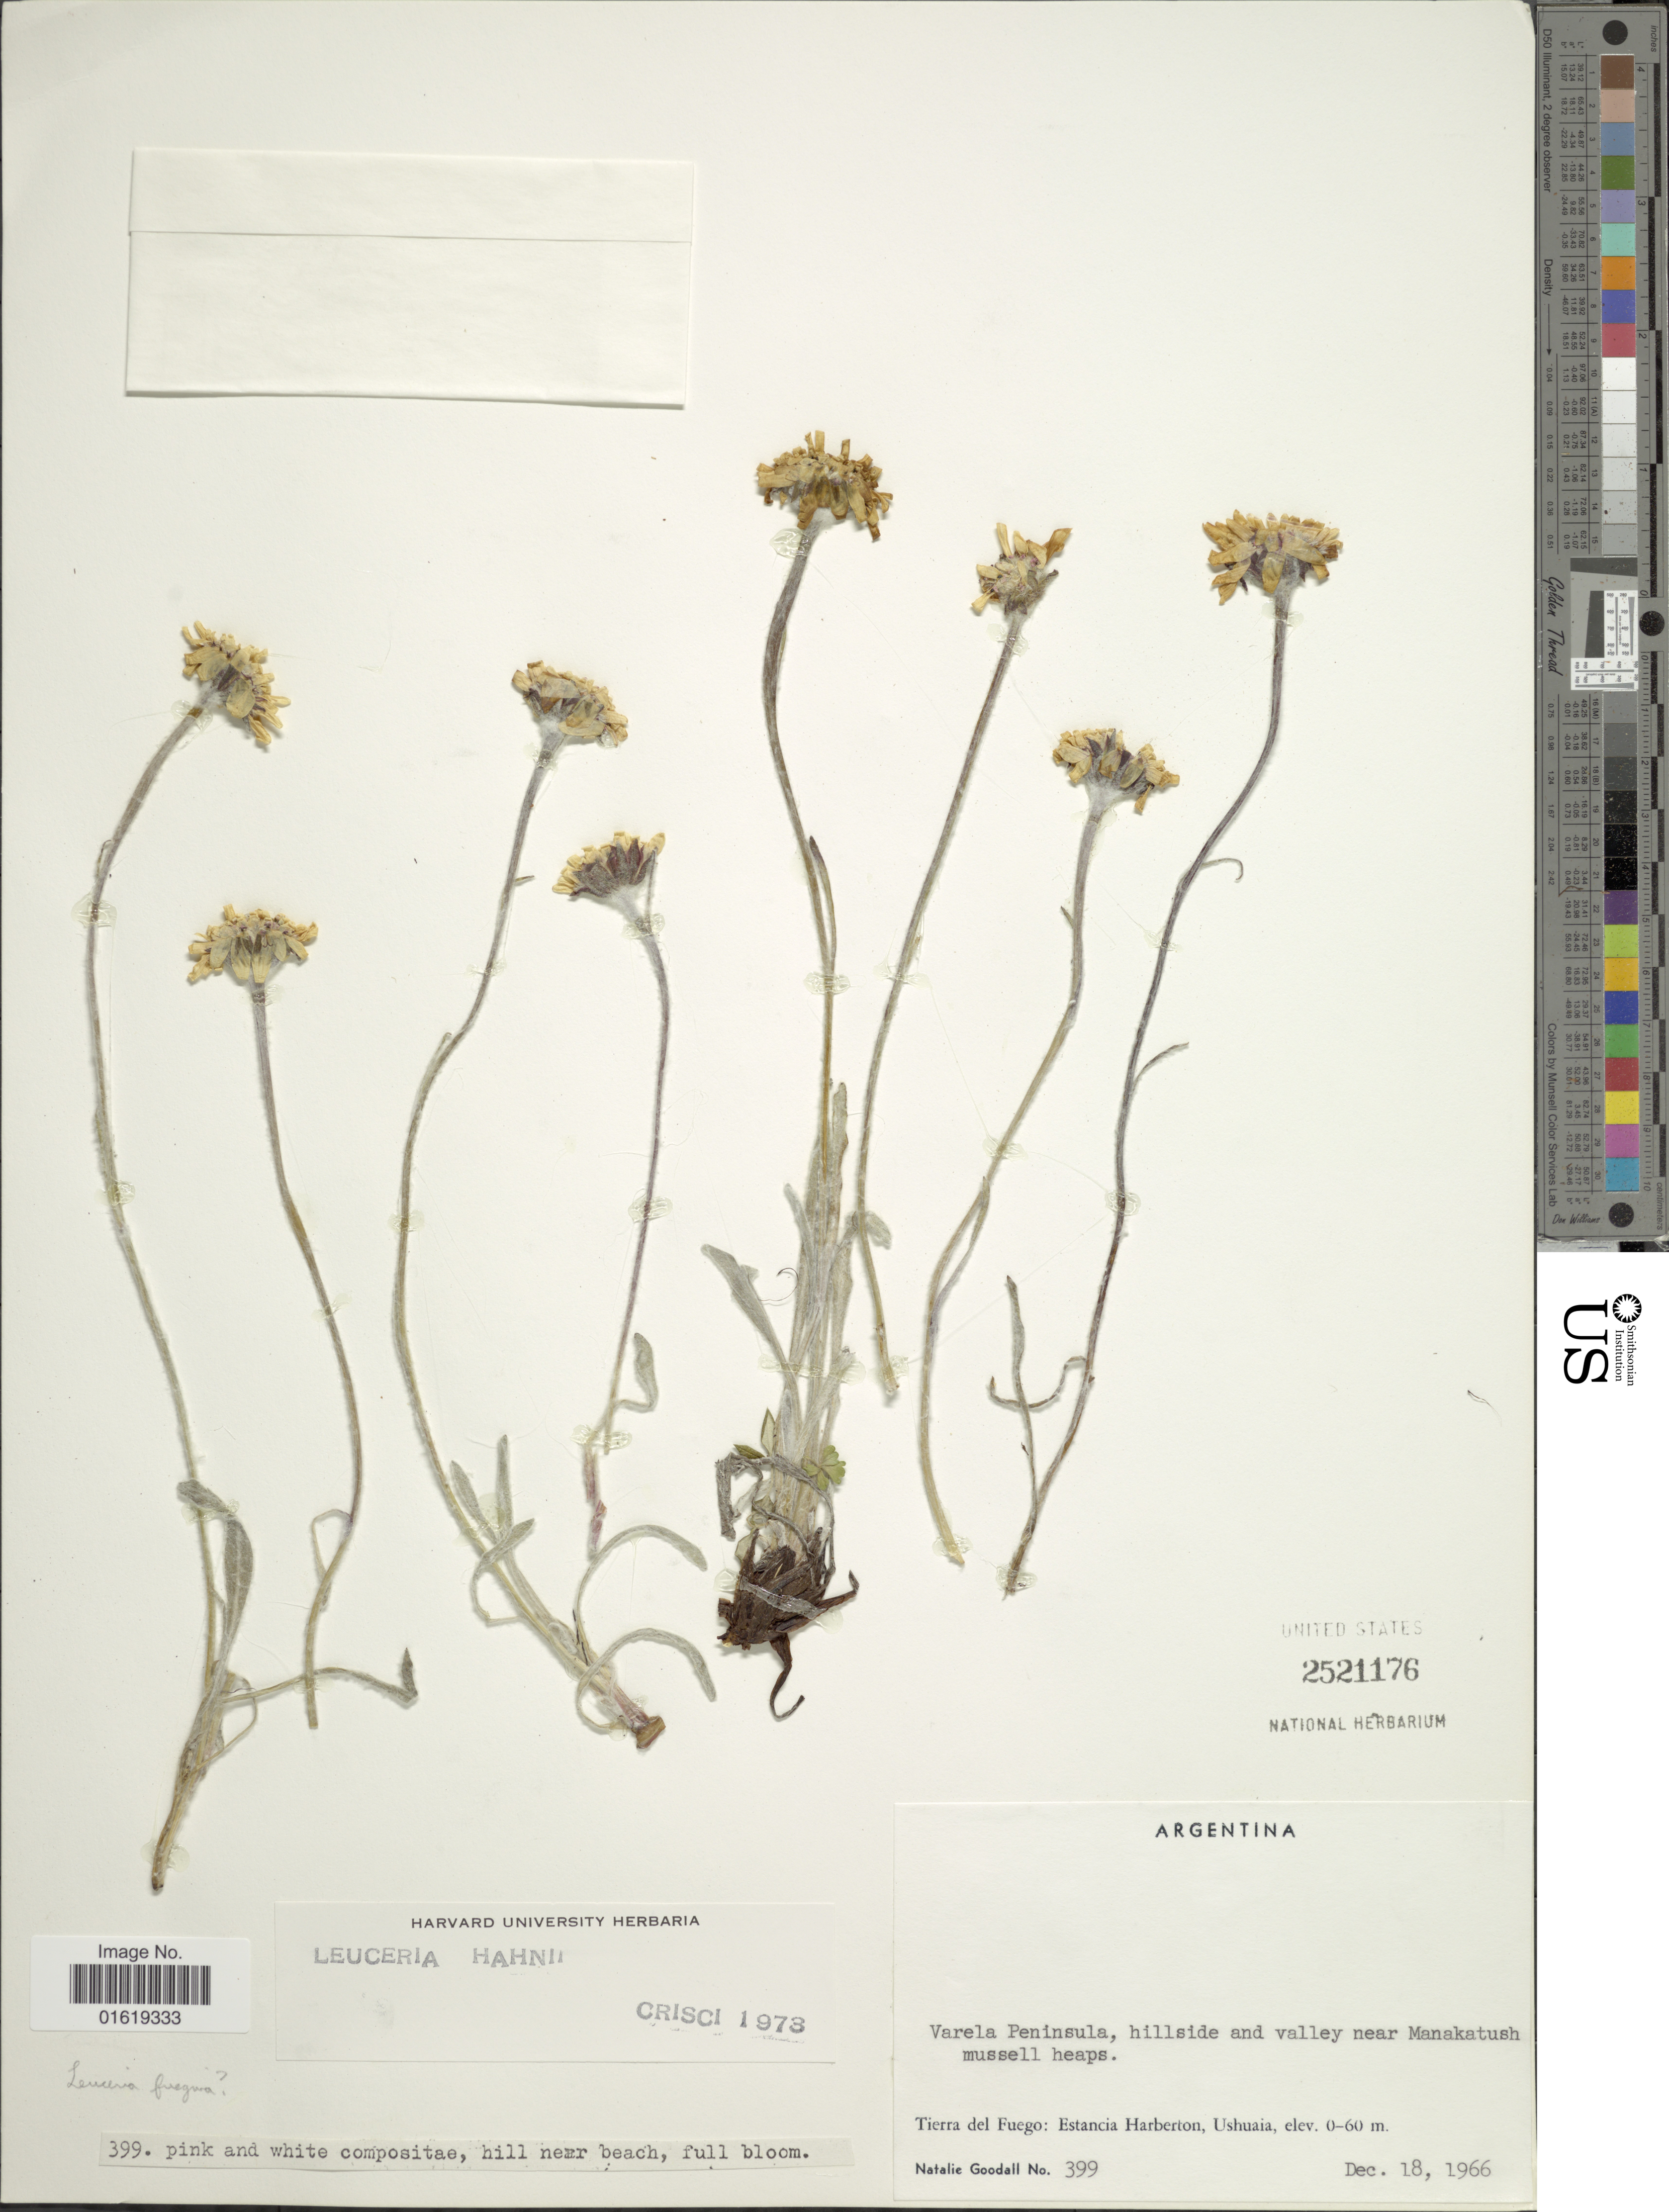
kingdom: Plantae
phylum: Tracheophyta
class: Magnoliopsida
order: Asterales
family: Asteraceae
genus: Leucheria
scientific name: Leucheria hahnii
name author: Franch.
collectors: N. Goodall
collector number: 399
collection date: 1966-12-18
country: Argentina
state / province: Tierra del Fuego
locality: Varela Peninsula, hillside and valley near Manakatush mussell heaps. Tierra del Fuego: Estancia Harberton, Ushuaia.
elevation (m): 0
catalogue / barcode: US 2521176